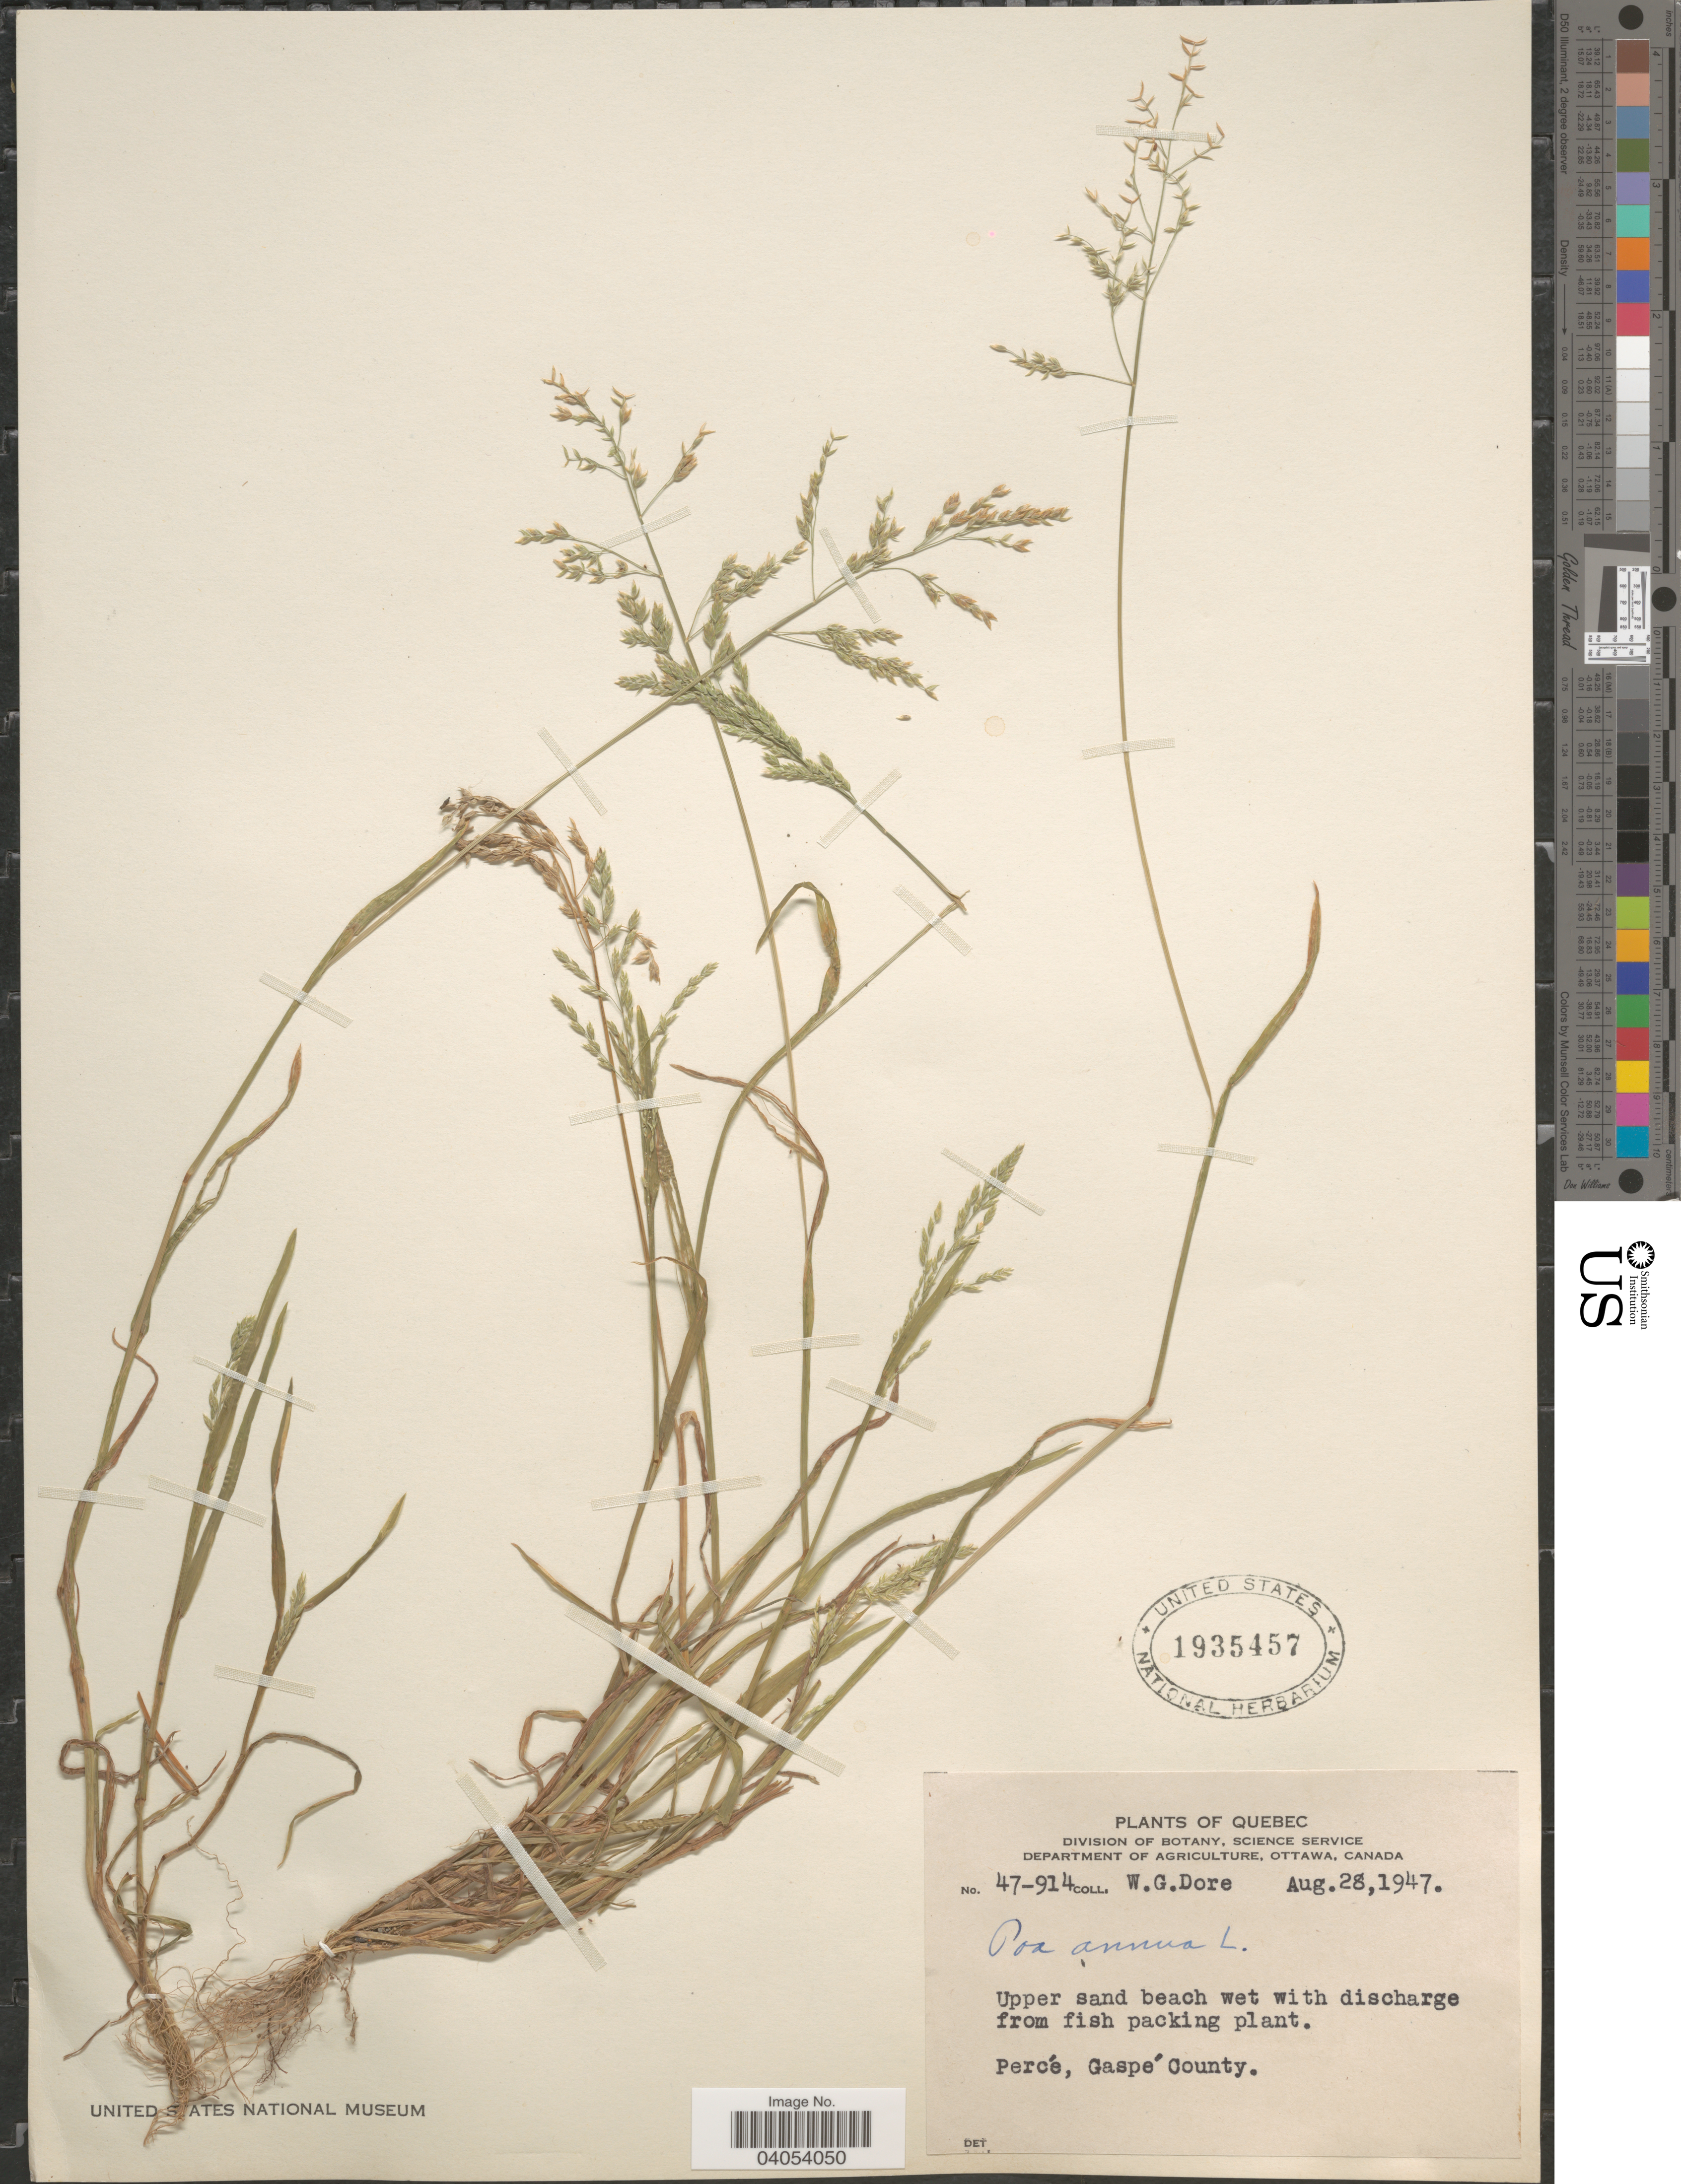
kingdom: Plantae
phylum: Tracheophyta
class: Liliopsida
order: Poales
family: Poaceae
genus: Poa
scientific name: Poa annua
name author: L.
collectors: W. Dore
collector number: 47-914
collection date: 1947-08-28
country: Canada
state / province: Quebec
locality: Percé, Gaspé County.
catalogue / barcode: US 1935457